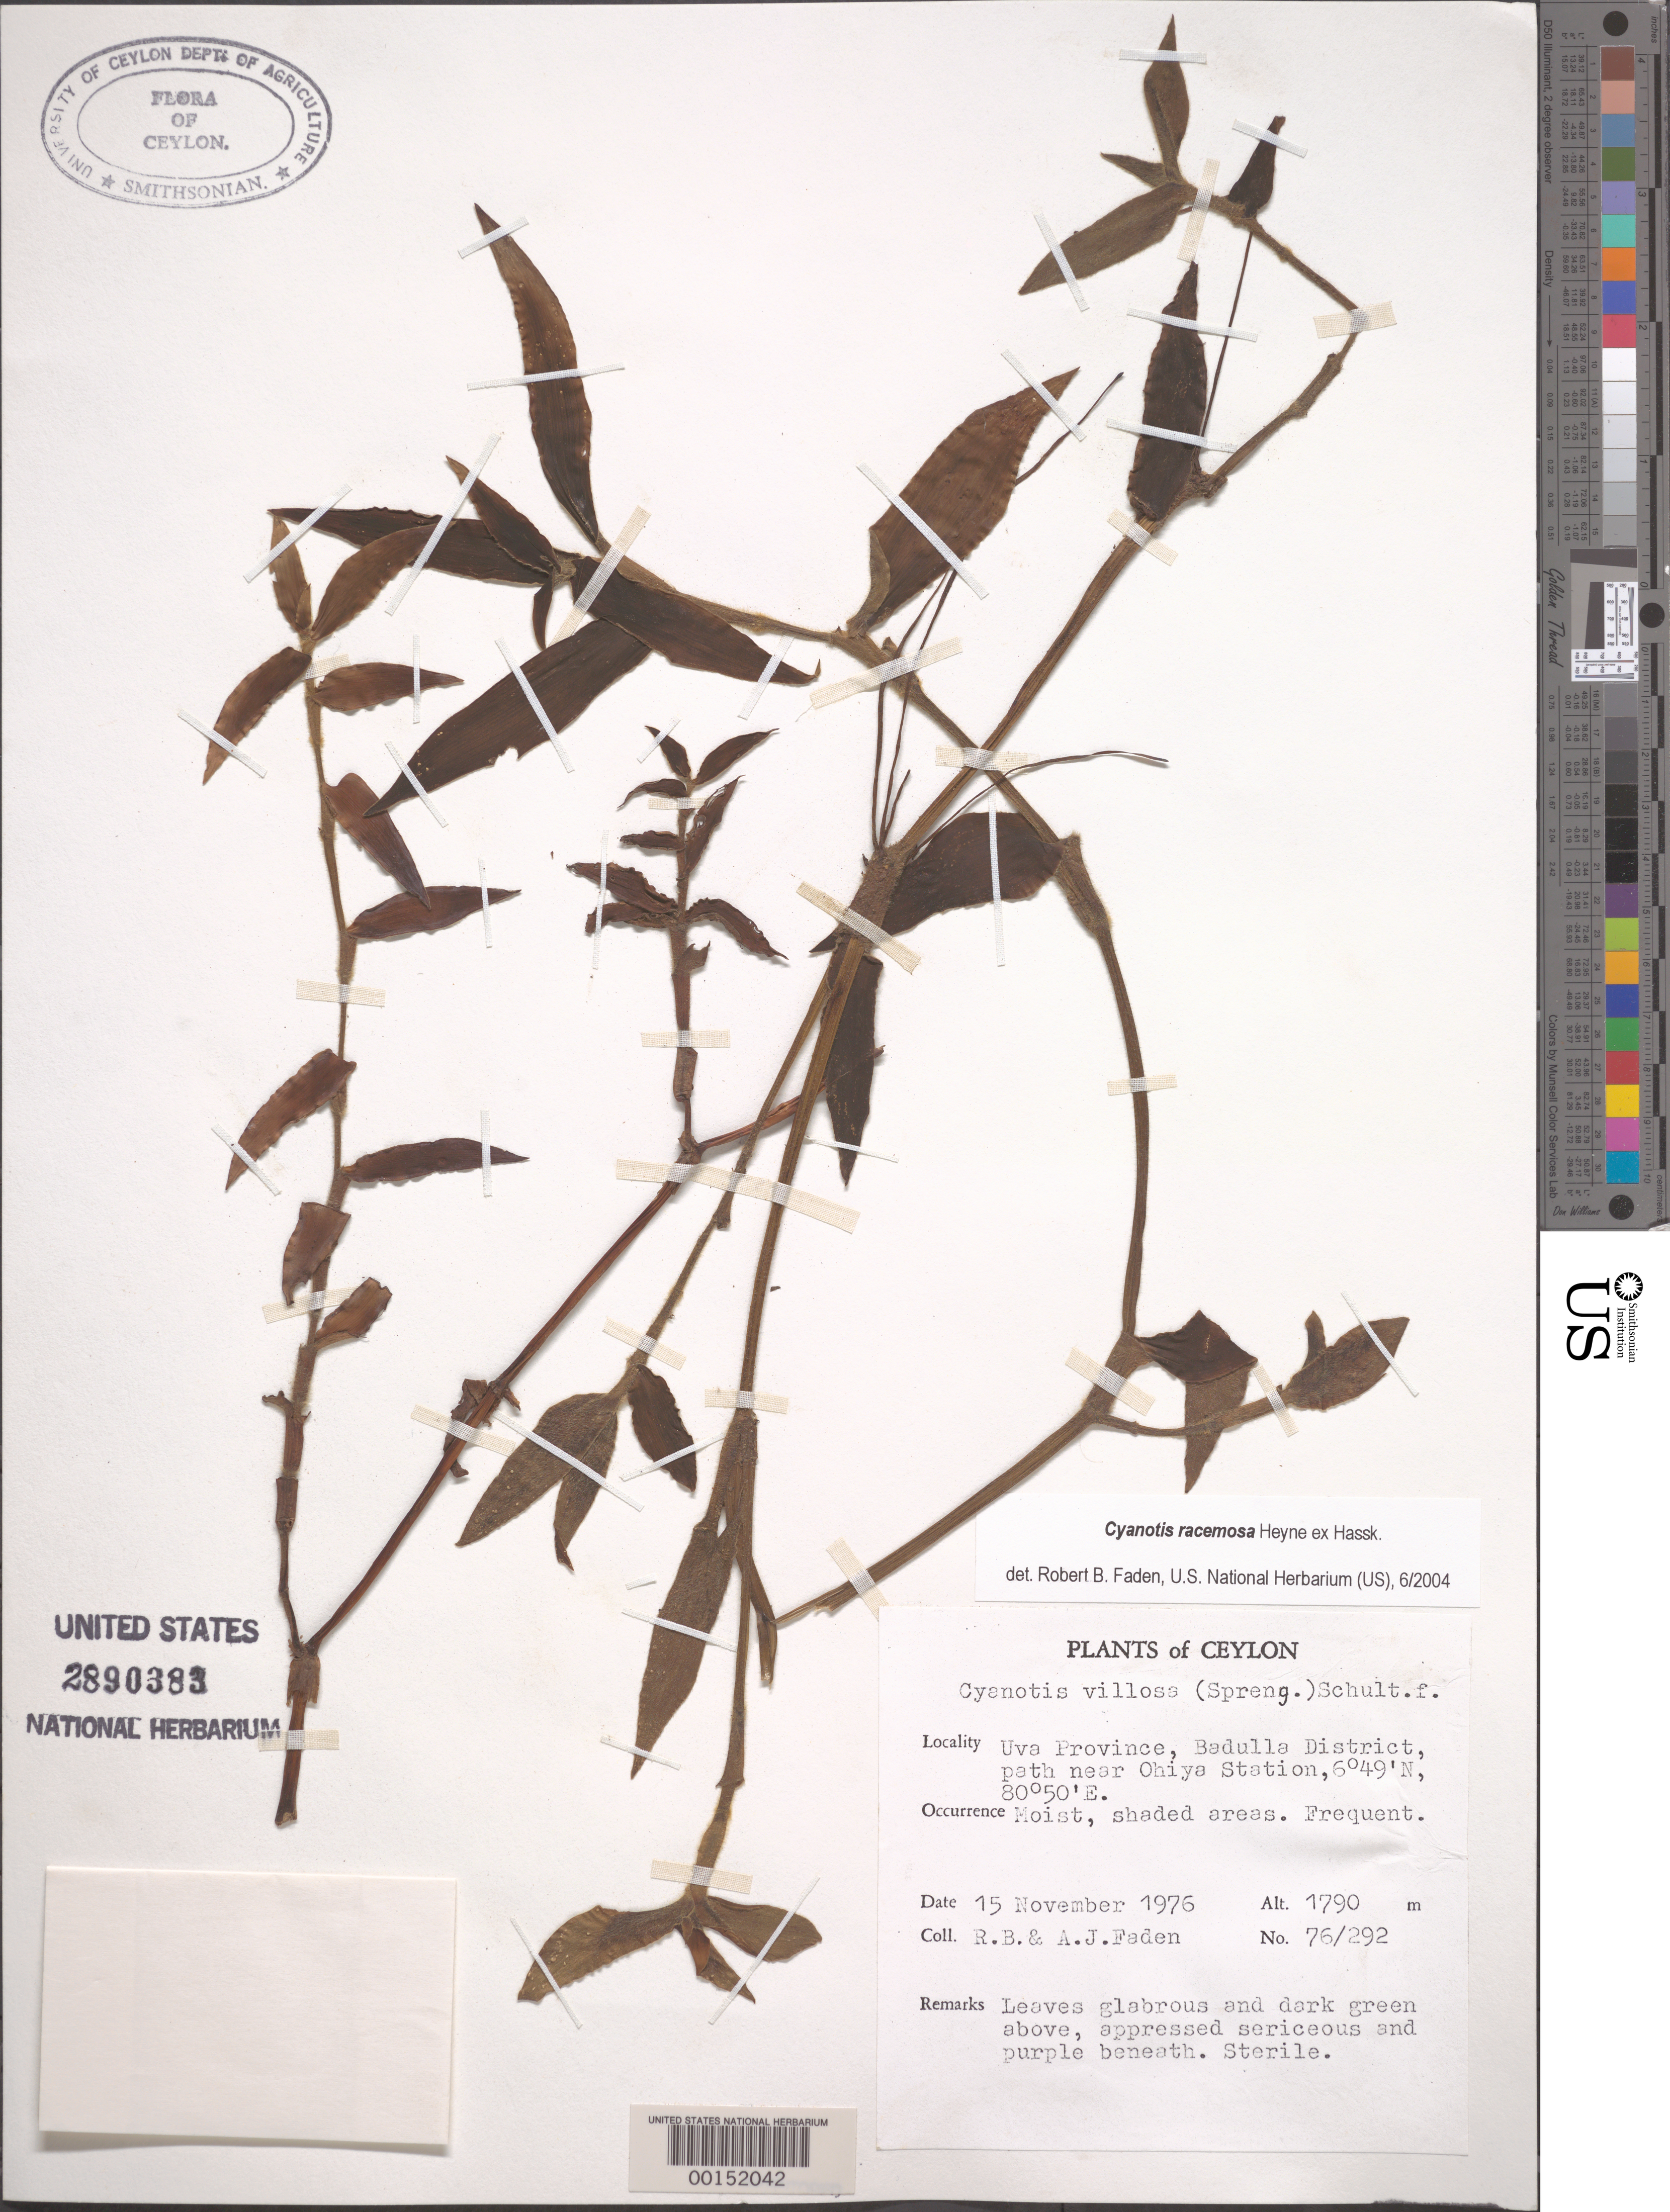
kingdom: Plantae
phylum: Tracheophyta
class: Liliopsida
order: Commelinales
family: Commelinaceae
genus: Cyanotis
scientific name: Cyanotis racemosa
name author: B. Heyne ex Hassk.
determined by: Faden, Robert B., (US), Smithsonian Institution - National Museum of Natural History (UNITED STATES)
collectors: R. B. Faden & A. J. Faden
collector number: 76/292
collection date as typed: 15 Nov 1976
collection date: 1976-11-15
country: Sri Lanka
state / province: Uva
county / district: Badulla Dist.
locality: Near ohiya station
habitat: Moist, shaded areas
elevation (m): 1790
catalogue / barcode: US 2890383